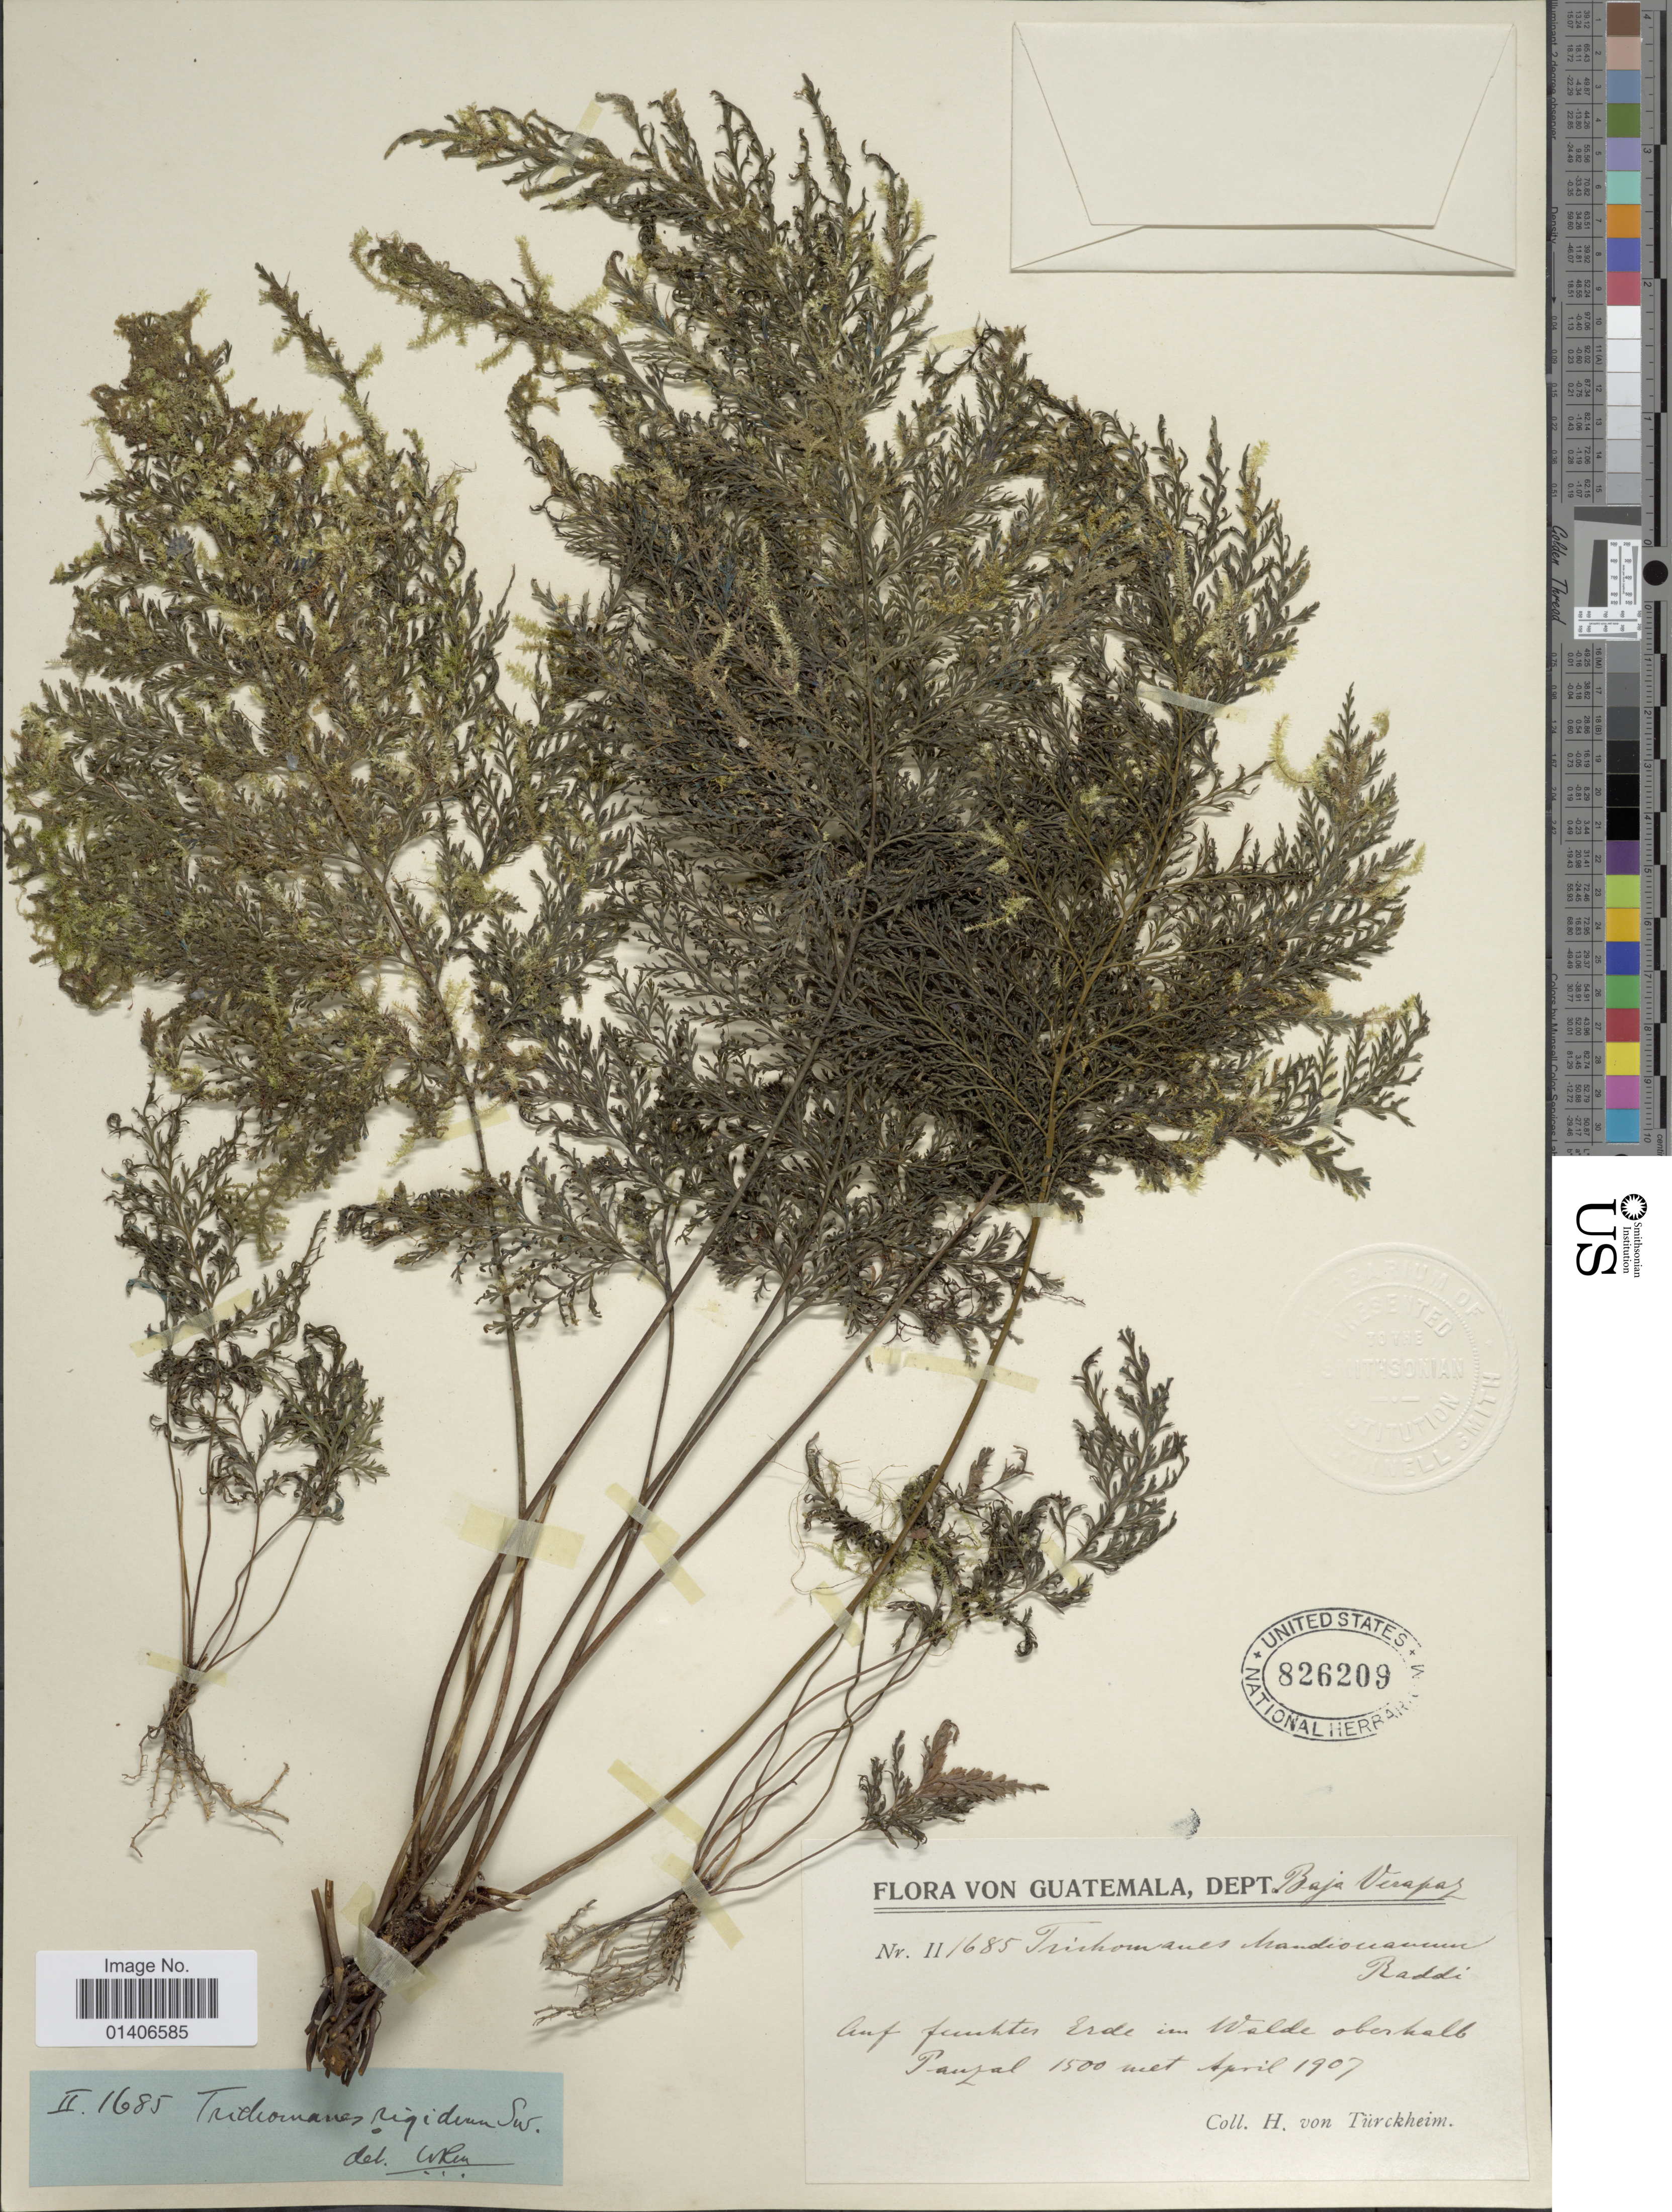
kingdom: Plantae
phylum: Tracheophyta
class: Polypodiopsida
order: Hymenophyllales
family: Hymenophyllaceae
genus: Abrodictyum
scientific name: Abrodictyum rigidum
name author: (Sw.) Ebihara & Dubuisson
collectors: H. von Türckheim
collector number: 1685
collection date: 1907-04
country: Guatemala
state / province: Baja Verapaz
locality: Auf feuchtes erde im walde oberhalb Panzal [on damp soil in the forest above Pansal]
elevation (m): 1500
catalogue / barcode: US 826209